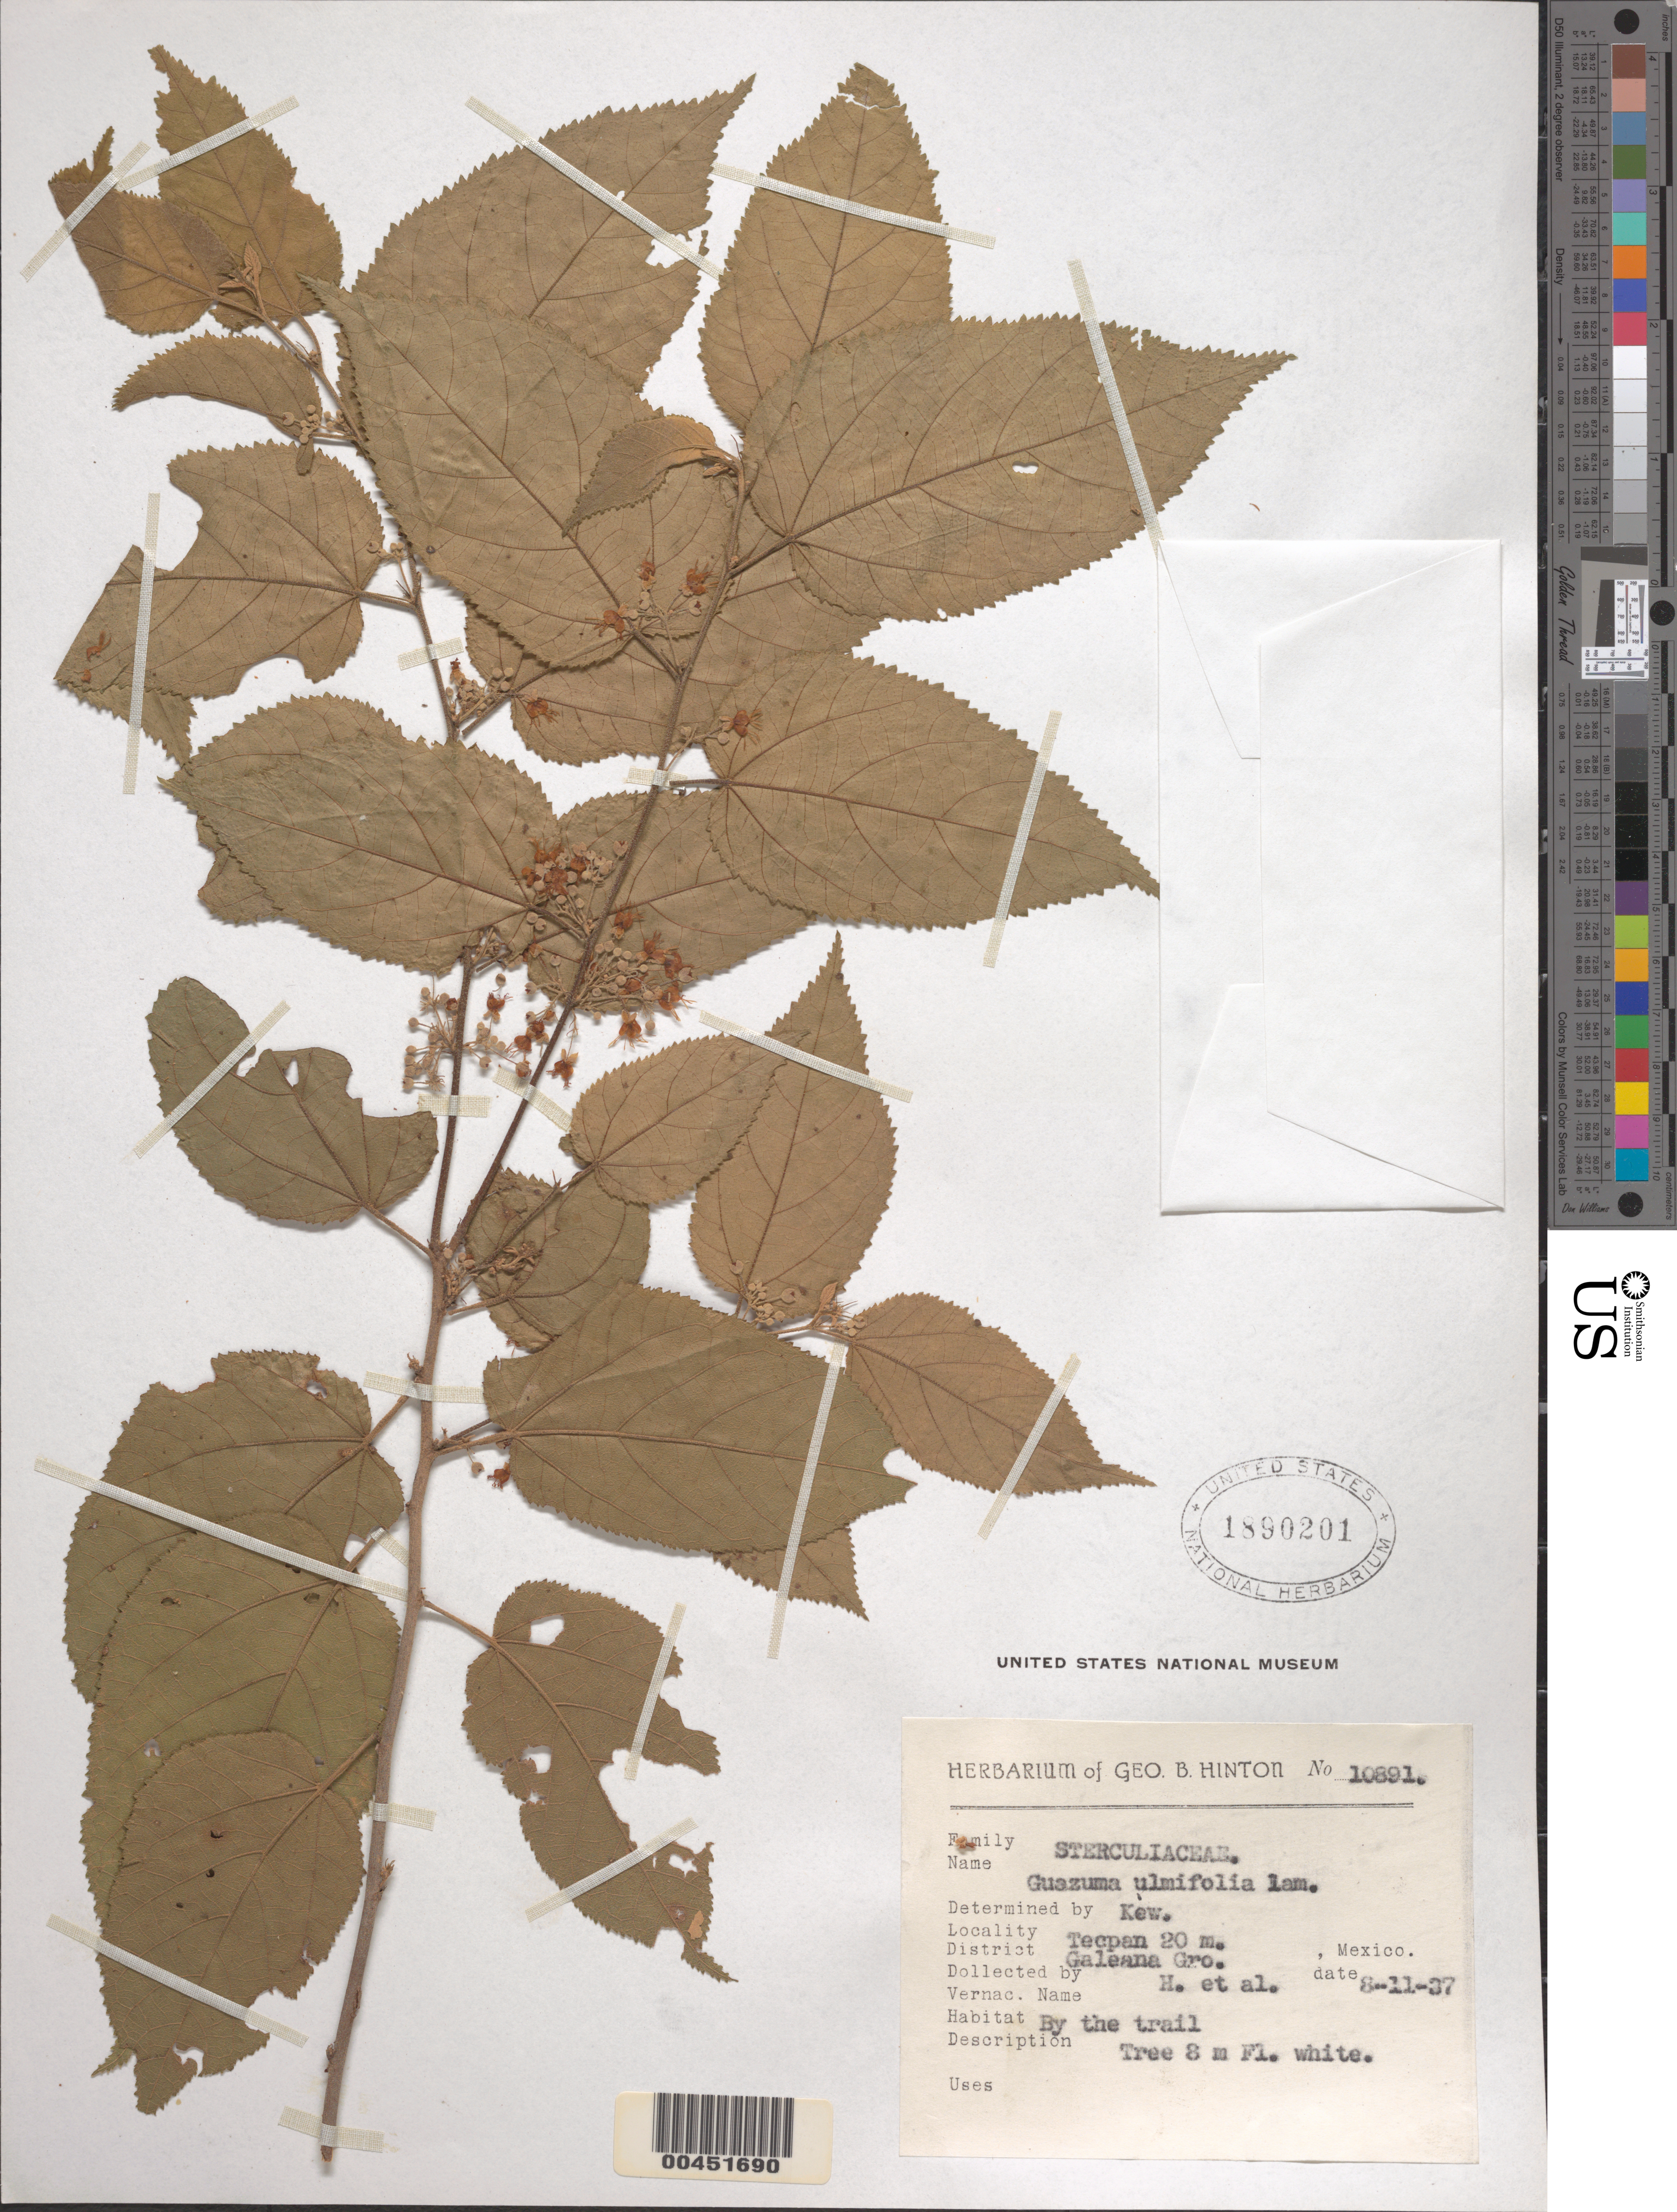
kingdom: Plantae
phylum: Tracheophyta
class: Magnoliopsida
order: Malvales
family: Malvaceae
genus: Guazuma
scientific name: Guazuma ulmifolia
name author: Lam.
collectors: G. B. Hinton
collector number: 10891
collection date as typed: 11 Aug 1937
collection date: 1937-08-11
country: Mexico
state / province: Guerrero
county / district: Galeana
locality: Tecpan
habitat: by the trail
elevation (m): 20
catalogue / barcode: US 1890201